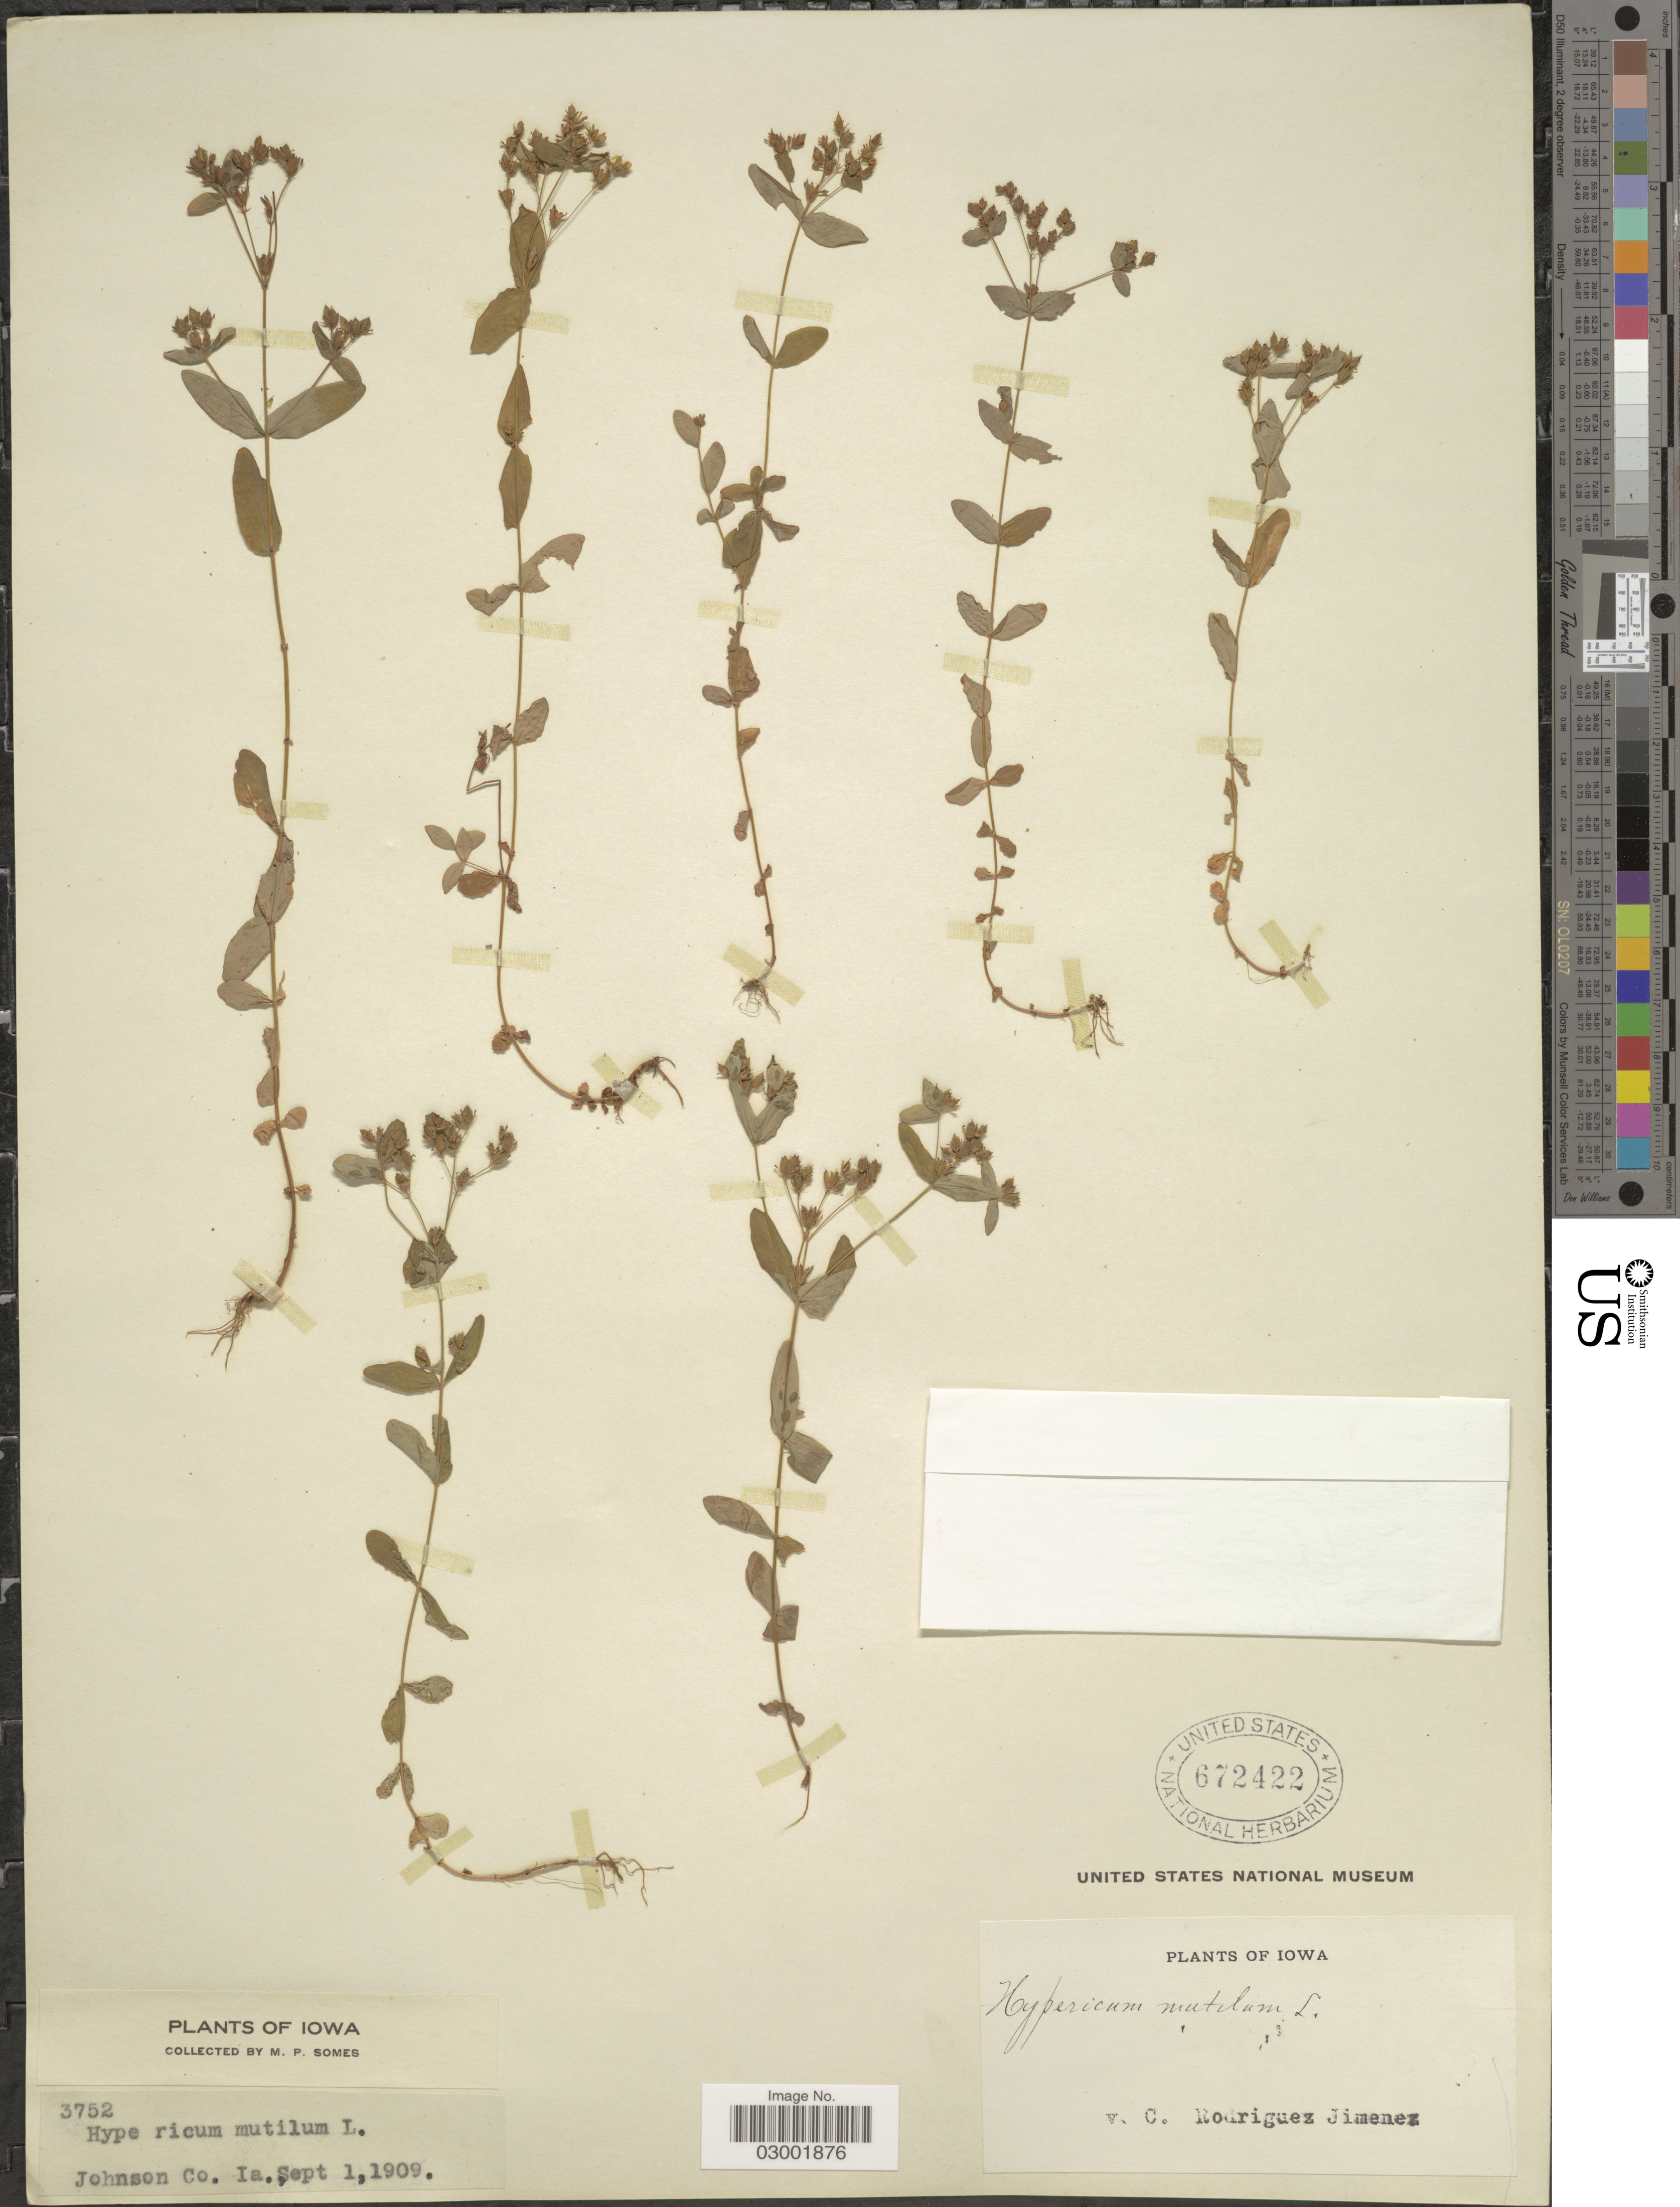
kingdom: Plantae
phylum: Tracheophyta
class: Magnoliopsida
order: Malpighiales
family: Hypericaceae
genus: Hypericum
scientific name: Hypericum mutilum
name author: L.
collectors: M. Somes & C. Rodríguez Jiménez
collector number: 3752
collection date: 1909-09-01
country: United States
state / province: Iowa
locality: Johnson Co.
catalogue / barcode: US 672422